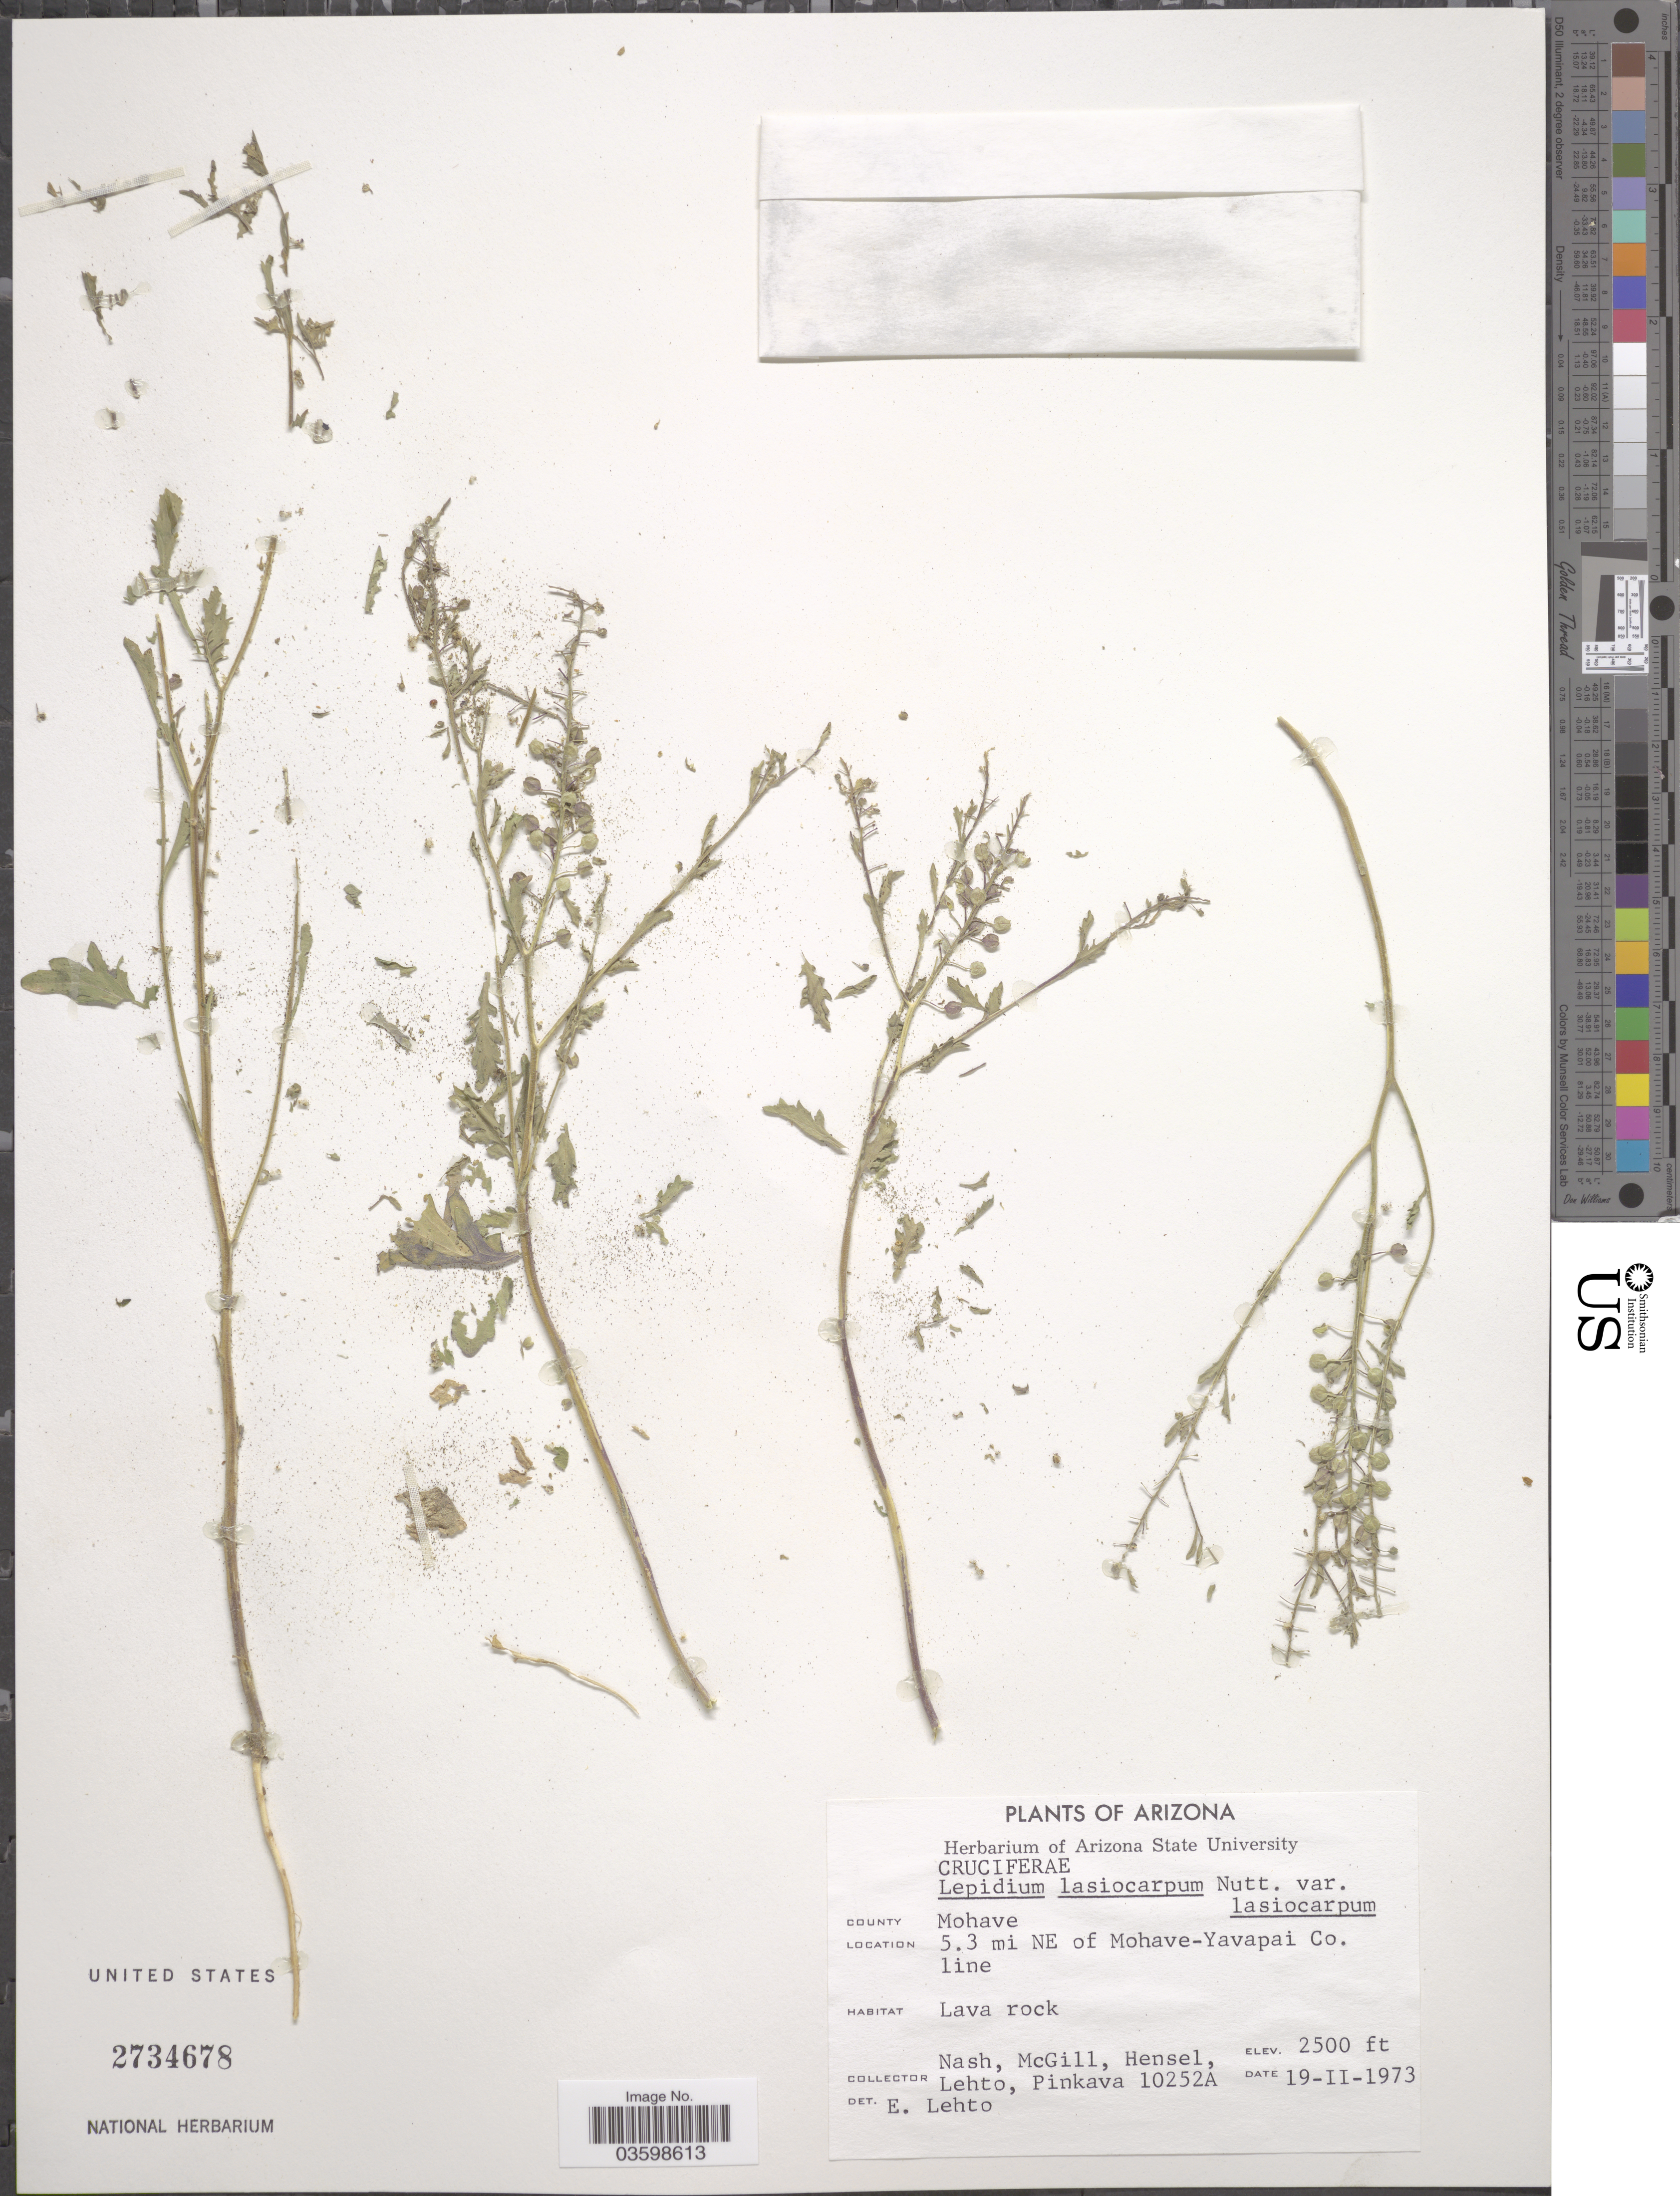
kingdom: Plantae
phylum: Tracheophyta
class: Magnoliopsida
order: Brassicales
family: Brassicaceae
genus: Lepidium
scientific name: Lepidium lasiocarpum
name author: Nutt.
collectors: -- Nash, -. McGill, -. Hensel, -. Lehto & -. Pinkava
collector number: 10252A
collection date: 1973-02-19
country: United States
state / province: Arizona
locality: County Mohave. 5.3 mi NE of Mohave-Yavapai Co. line.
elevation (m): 762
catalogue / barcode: US 2734678